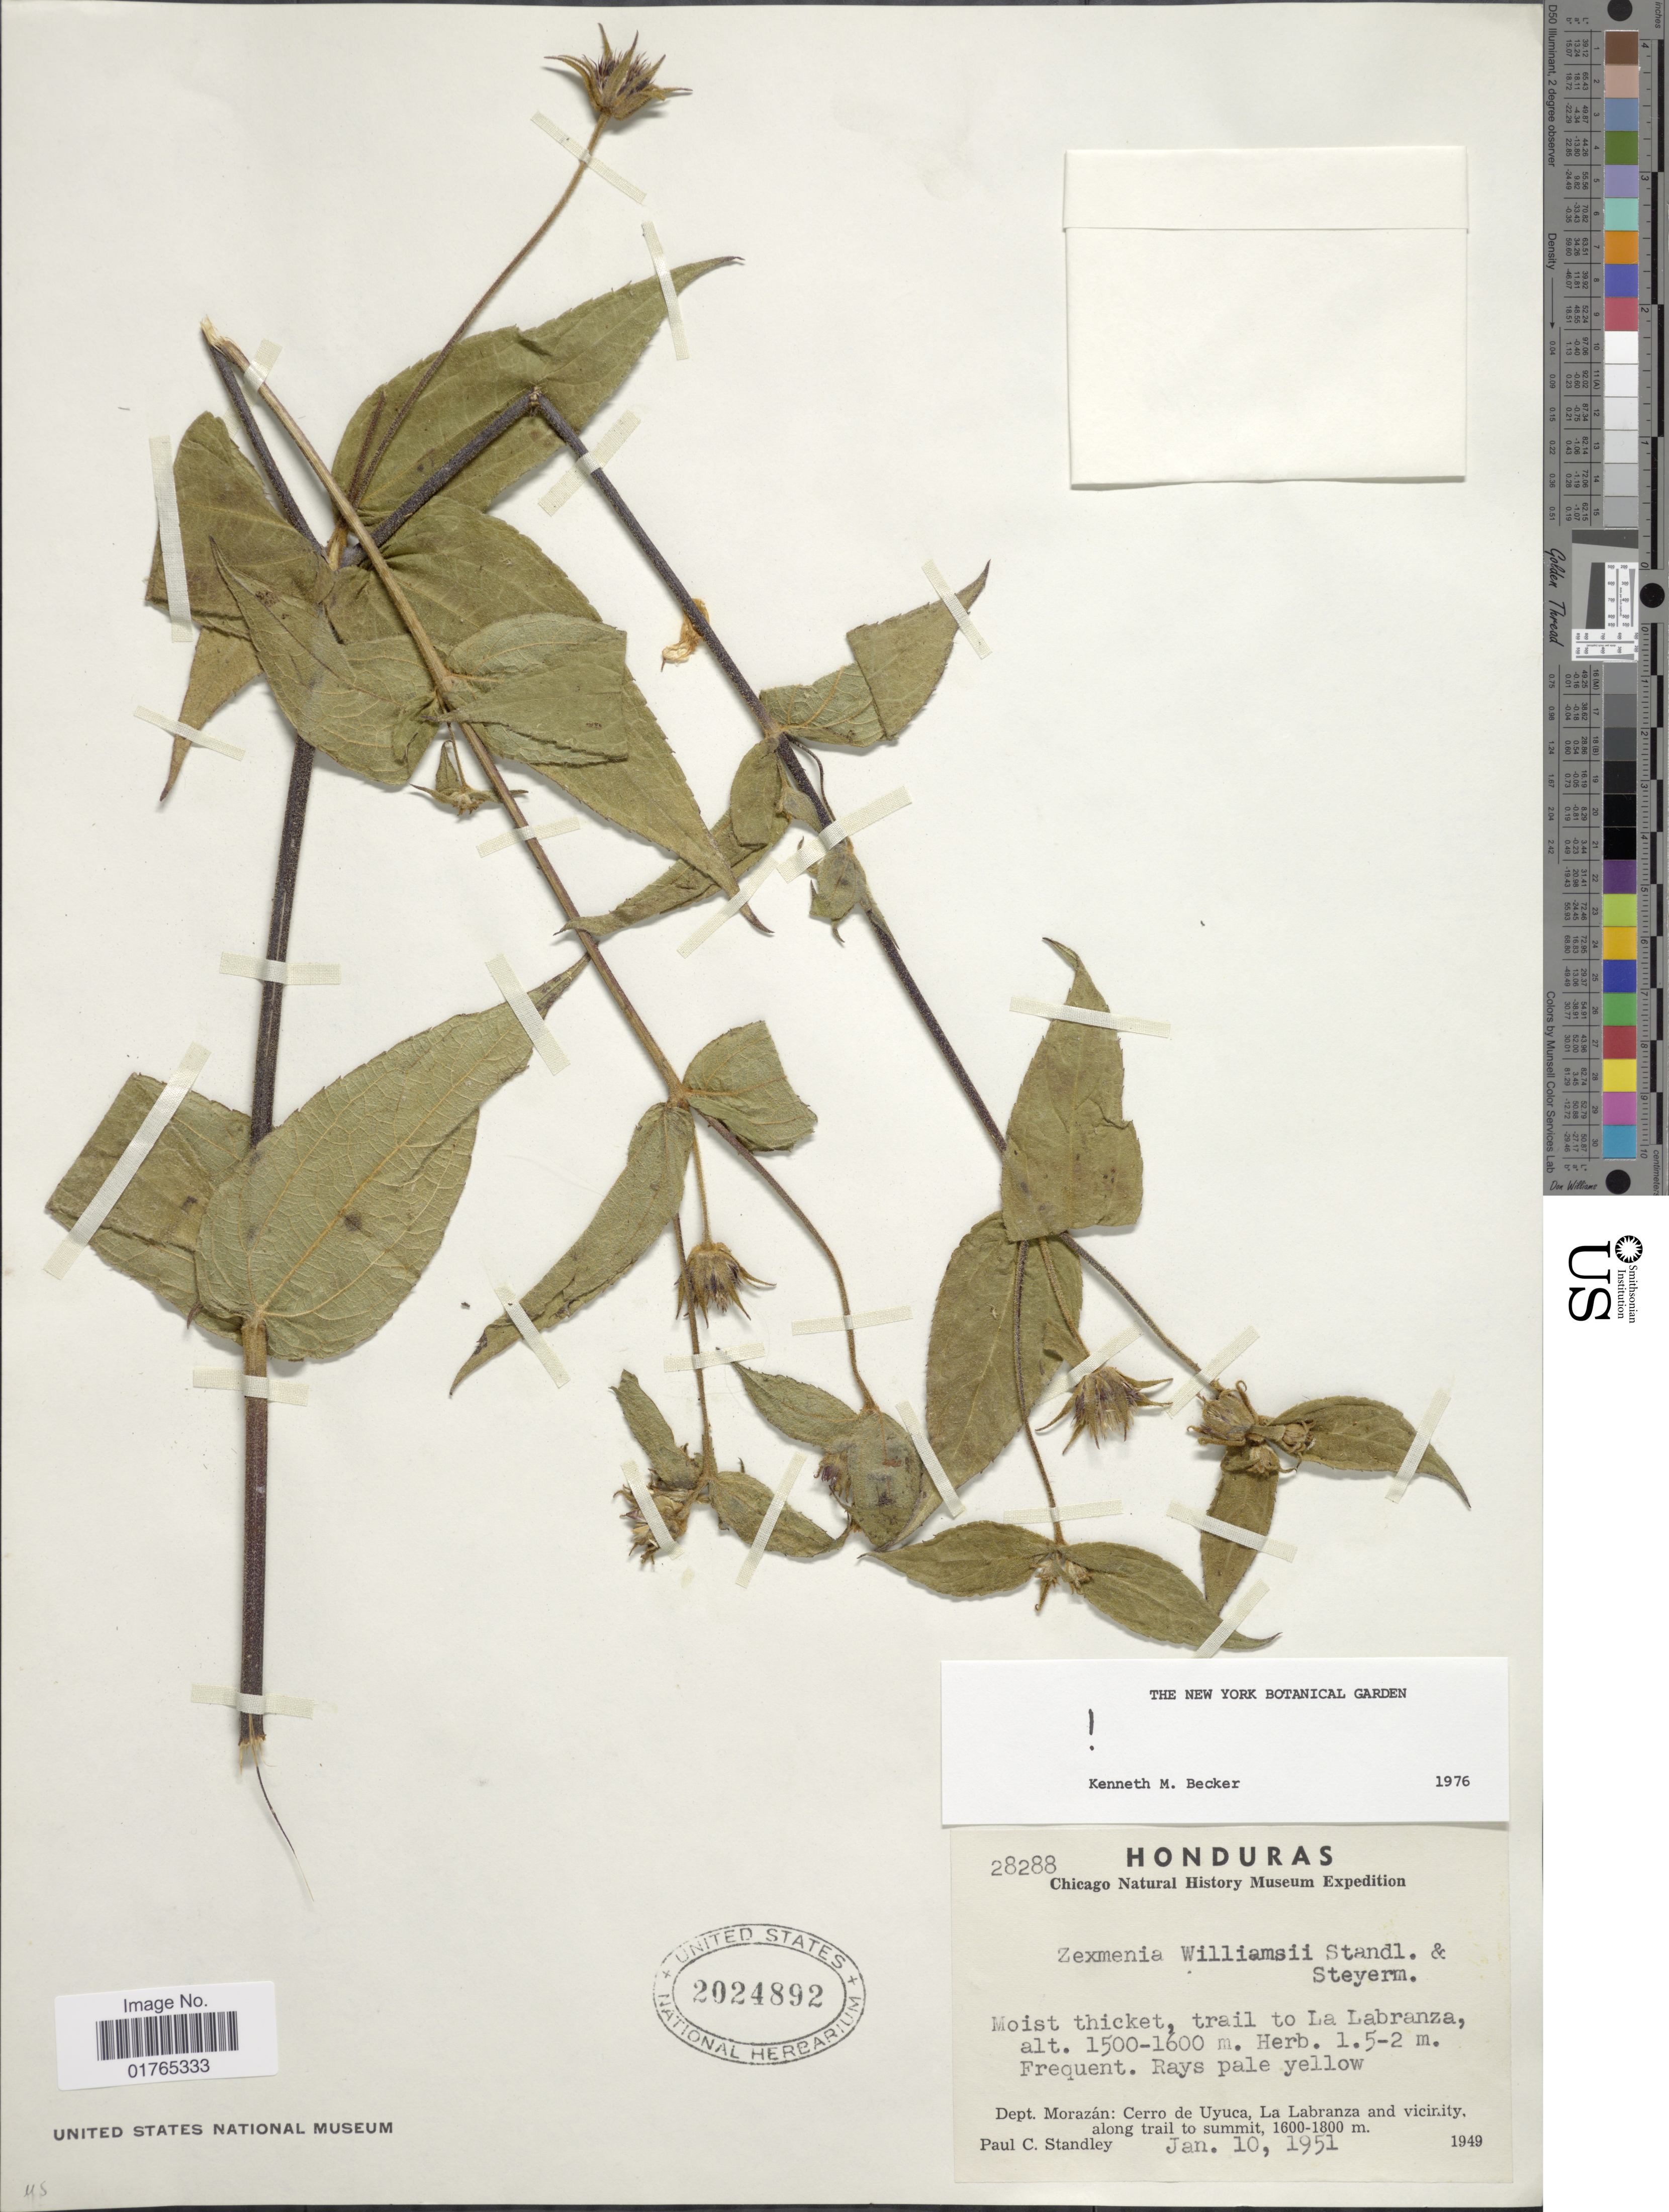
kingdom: Plantae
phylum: Tracheophyta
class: Magnoliopsida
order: Asterales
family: Asteraceae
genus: Wamalchitamia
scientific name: Wamalchitamia williamsii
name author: (Standl. & Steyerm.) Strother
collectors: P. C. Standley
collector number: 28288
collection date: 1951-01-10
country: Honduras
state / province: Fco. Morazán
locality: Moist thicket, trail to La Labranza, dept. Morazán, Cerro de Uyuca, La Labranza and vicinity along trail to summit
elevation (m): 1500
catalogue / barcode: US 2024892